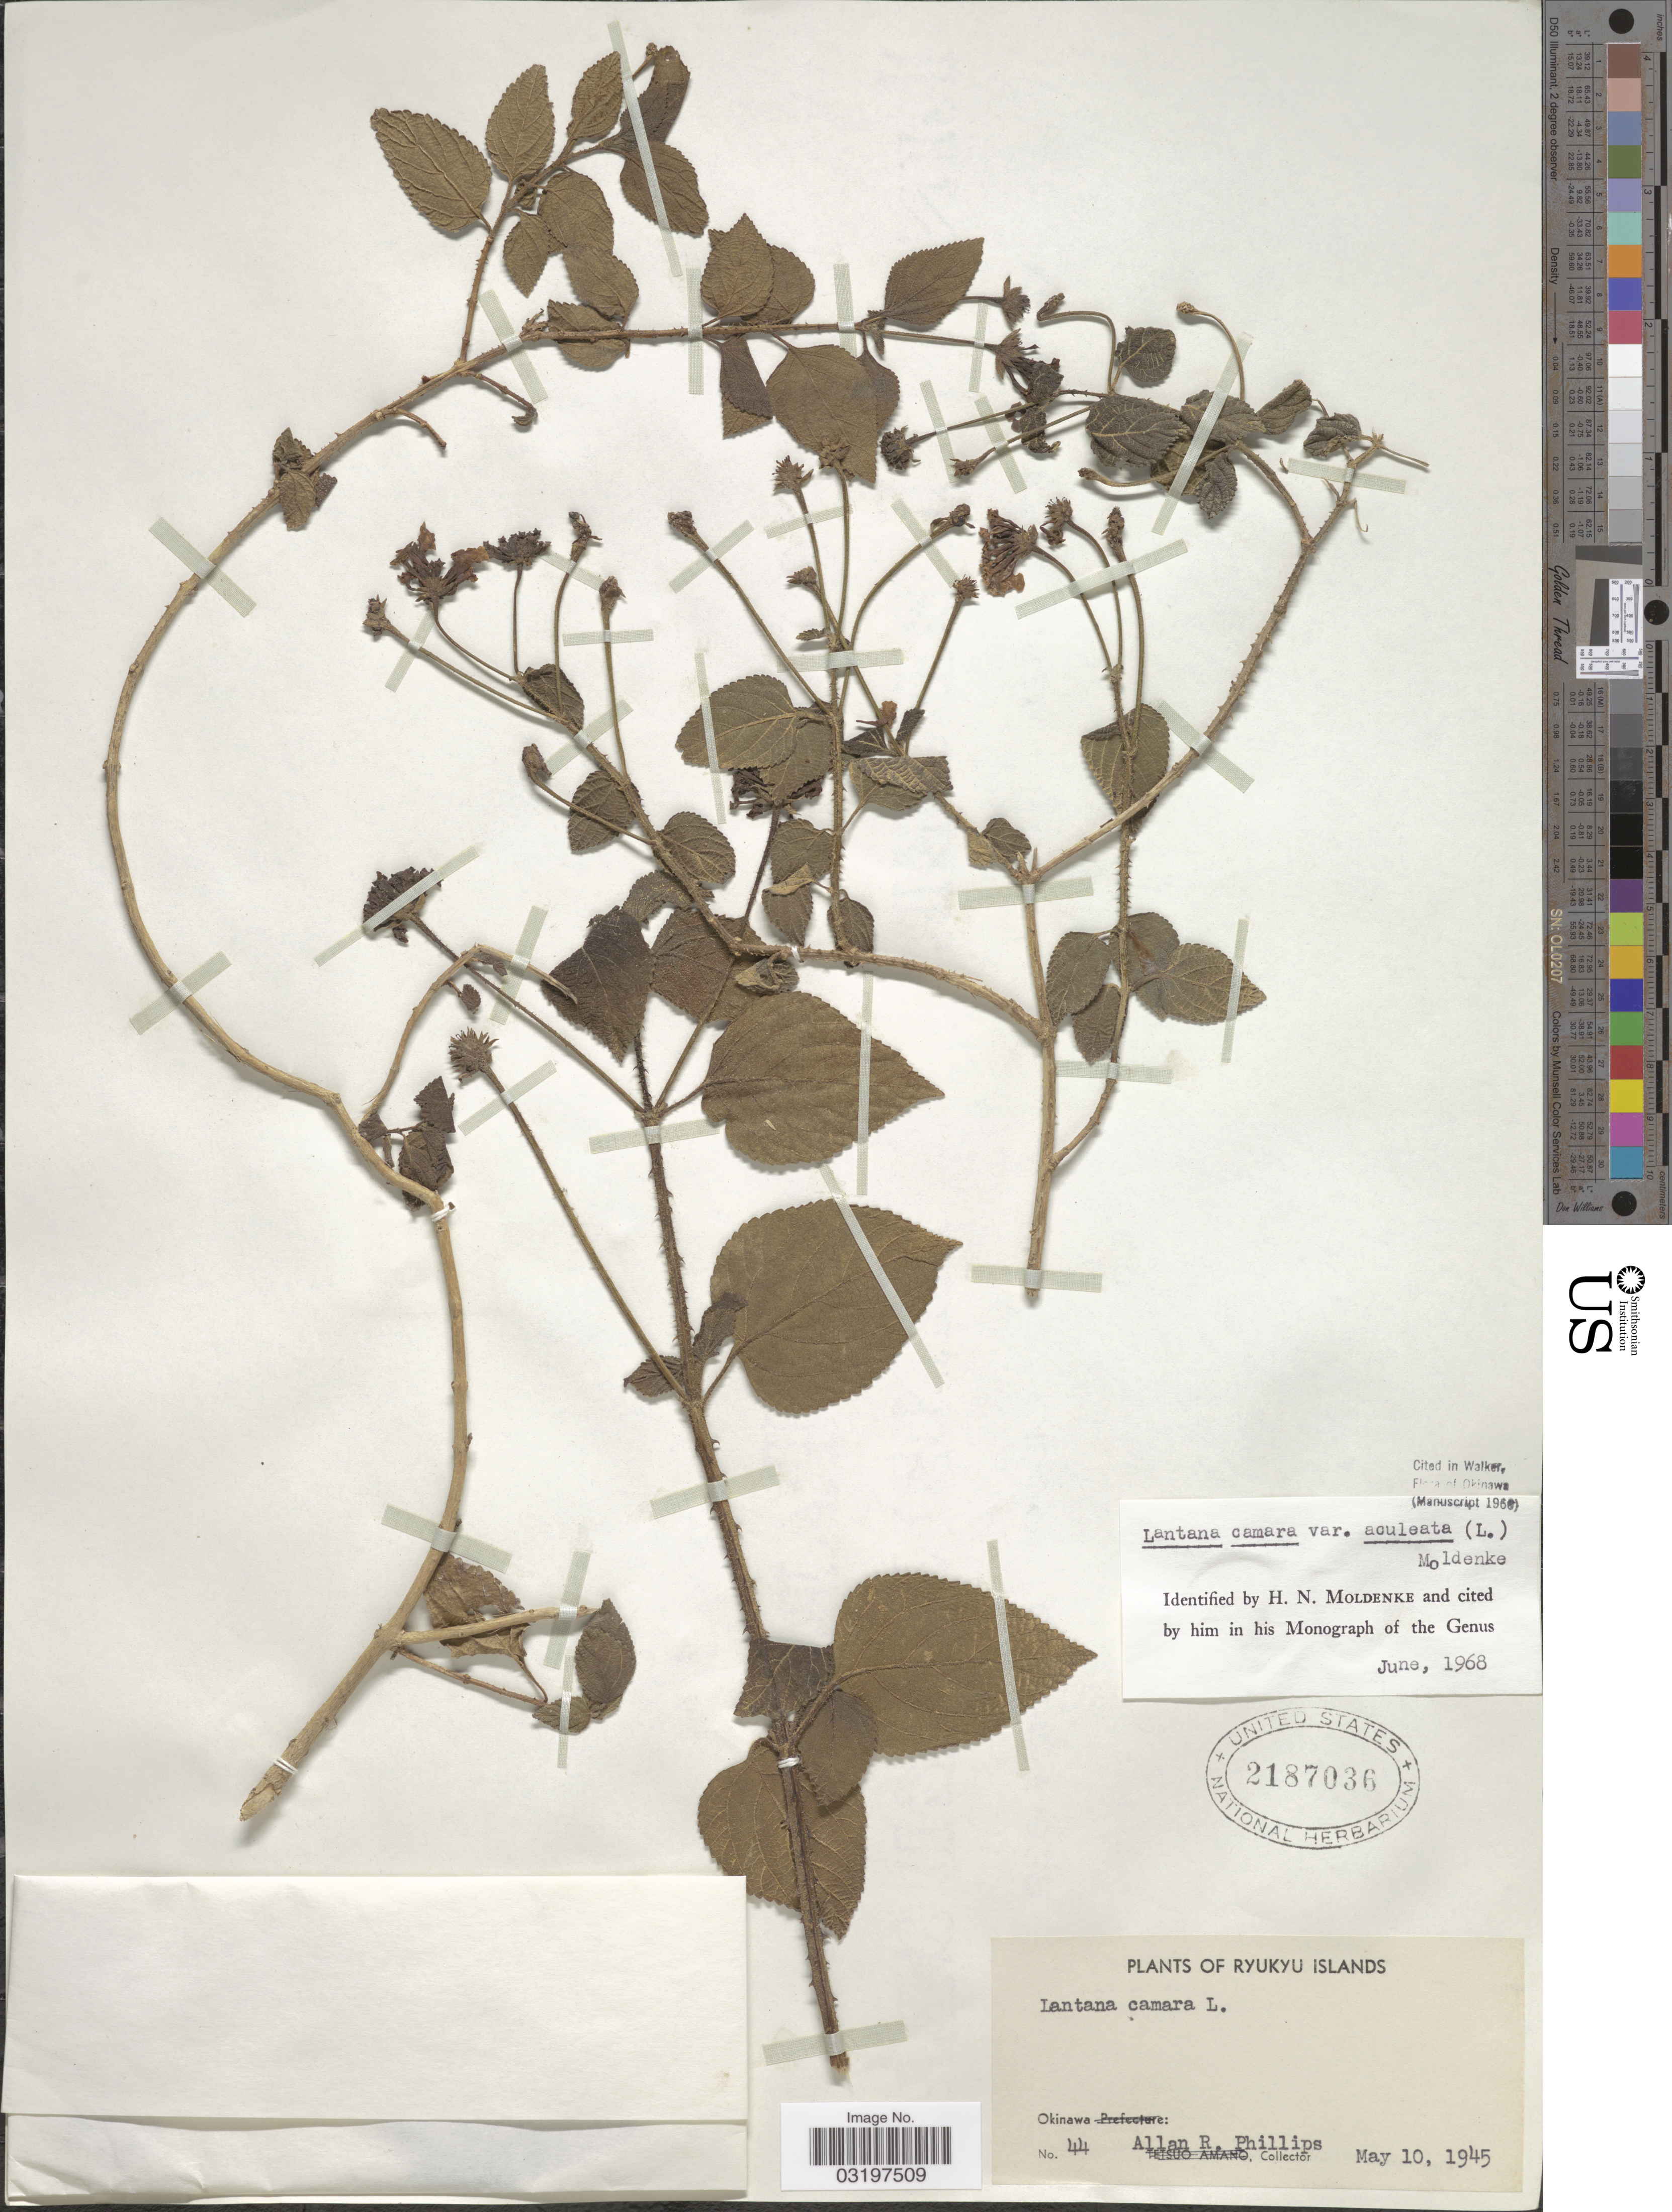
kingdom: Plantae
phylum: Tracheophyta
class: Magnoliopsida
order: Lamiales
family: Verbenaceae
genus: Lantana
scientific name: Lantana camara var. aculeata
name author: (L.) Moldenke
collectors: A. R. Phillips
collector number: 44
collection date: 1945-05-10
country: Japan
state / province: Okinawa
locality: Ryukyu Islands.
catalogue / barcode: US 2187036